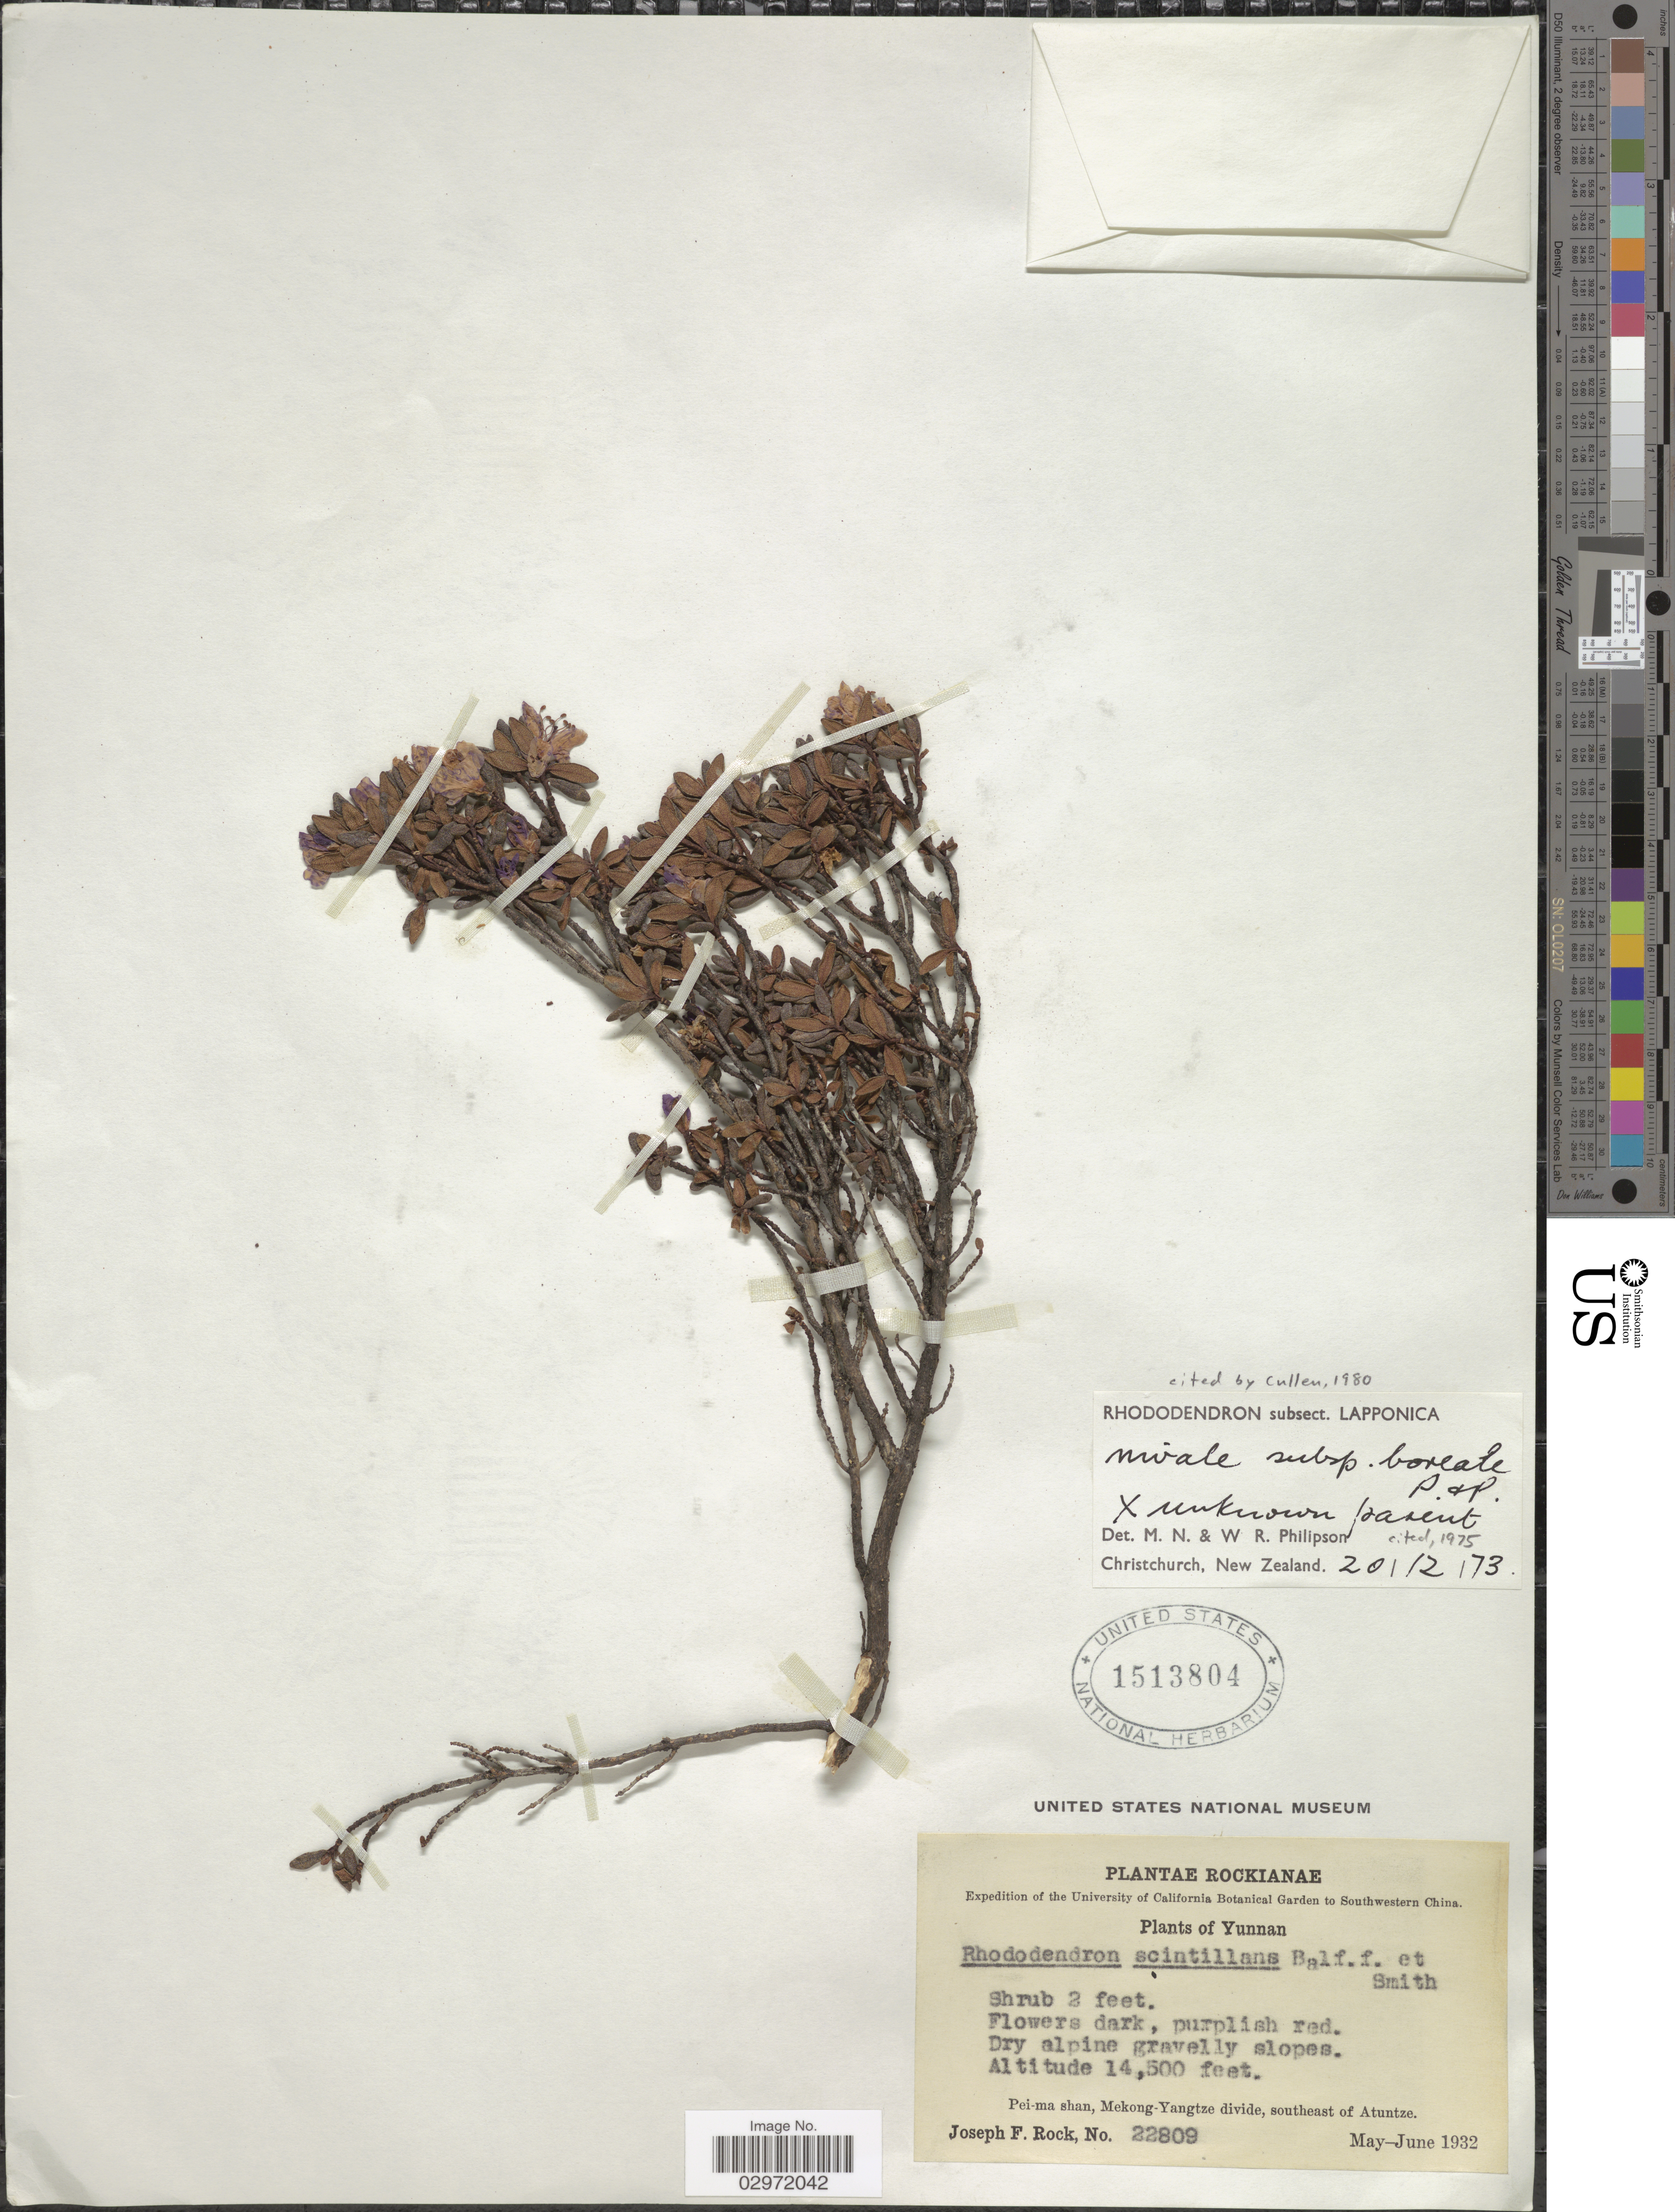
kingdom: Plantae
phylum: Tracheophyta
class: Magnoliopsida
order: Ericales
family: Ericaceae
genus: Rhododendron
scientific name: Rhododendron nivale subsp. boreale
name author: Philipson & M. N. Philipson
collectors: J. F. Rock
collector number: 22809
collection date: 1932-05/1932-06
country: China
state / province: Yunnan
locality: Southwestern China. Pei-ma shan, Mekong-Yangtze divide, southeast of Atuntze.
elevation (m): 4420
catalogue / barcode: US 1513804